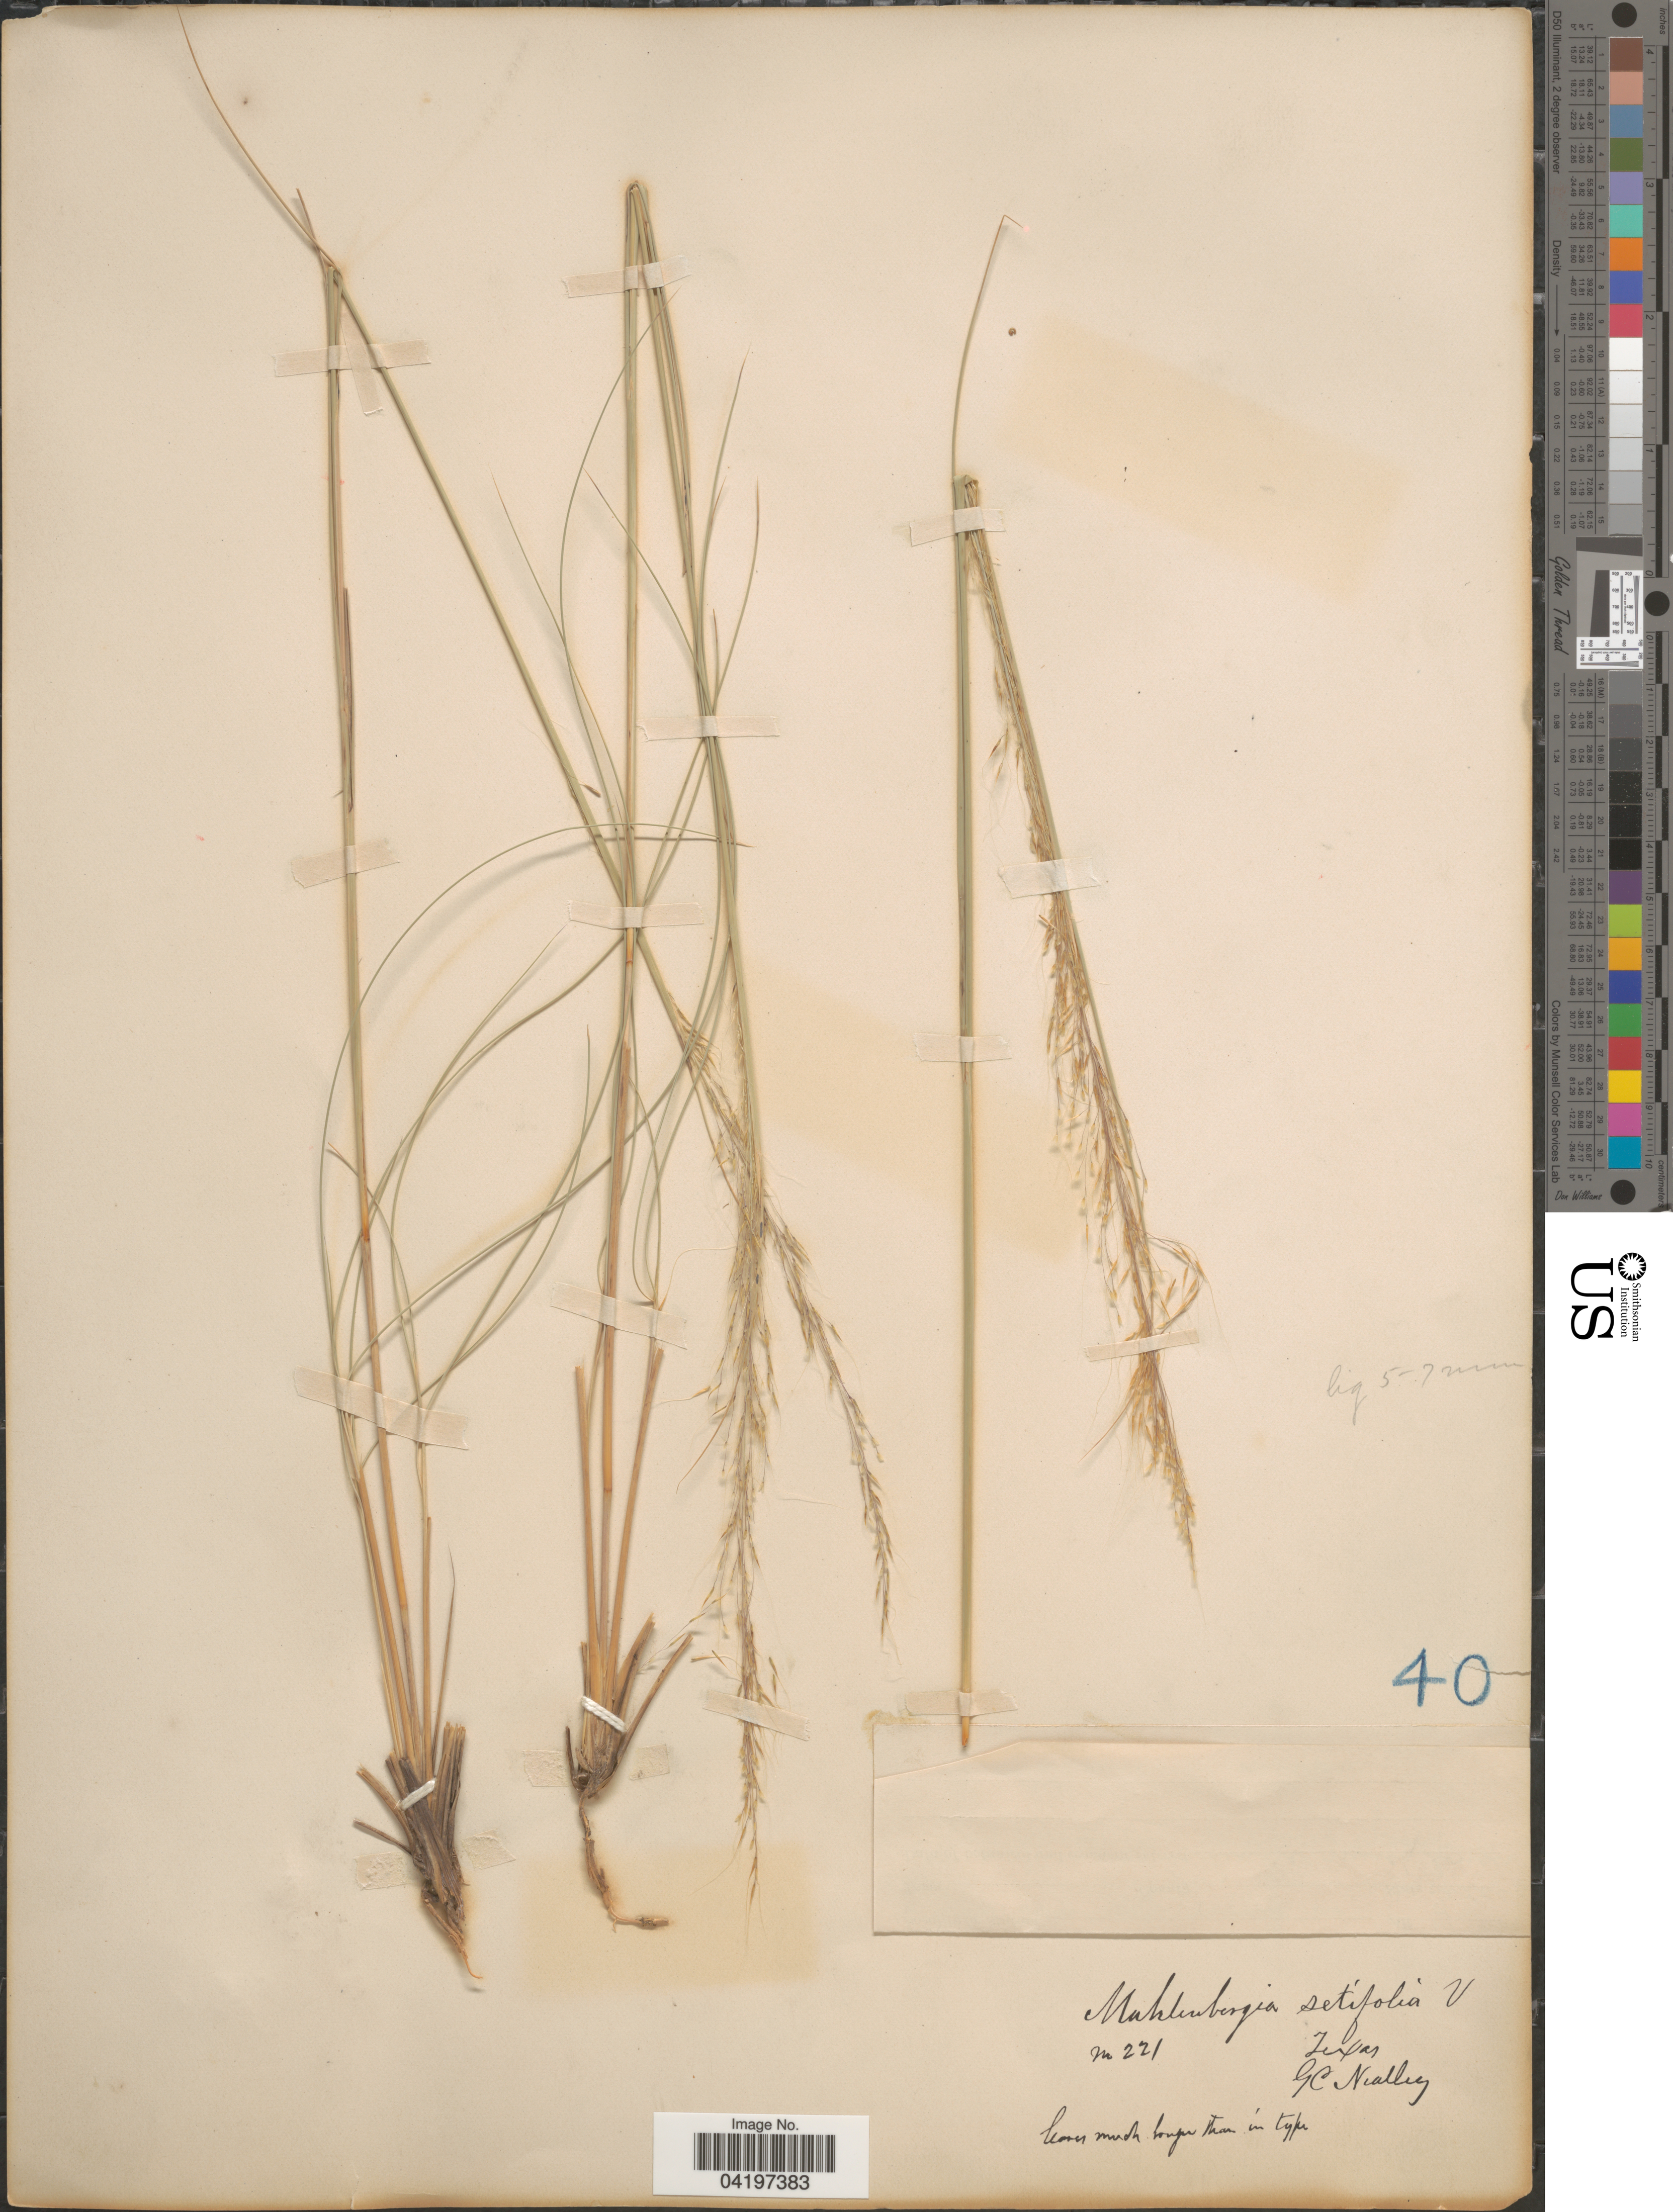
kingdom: Plantae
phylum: Tracheophyta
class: Liliopsida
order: Poales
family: Poaceae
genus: Muhlenbergia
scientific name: Muhlenbergia setifolia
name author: Vasey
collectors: G. C. Nealley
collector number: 221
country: United States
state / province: Texas